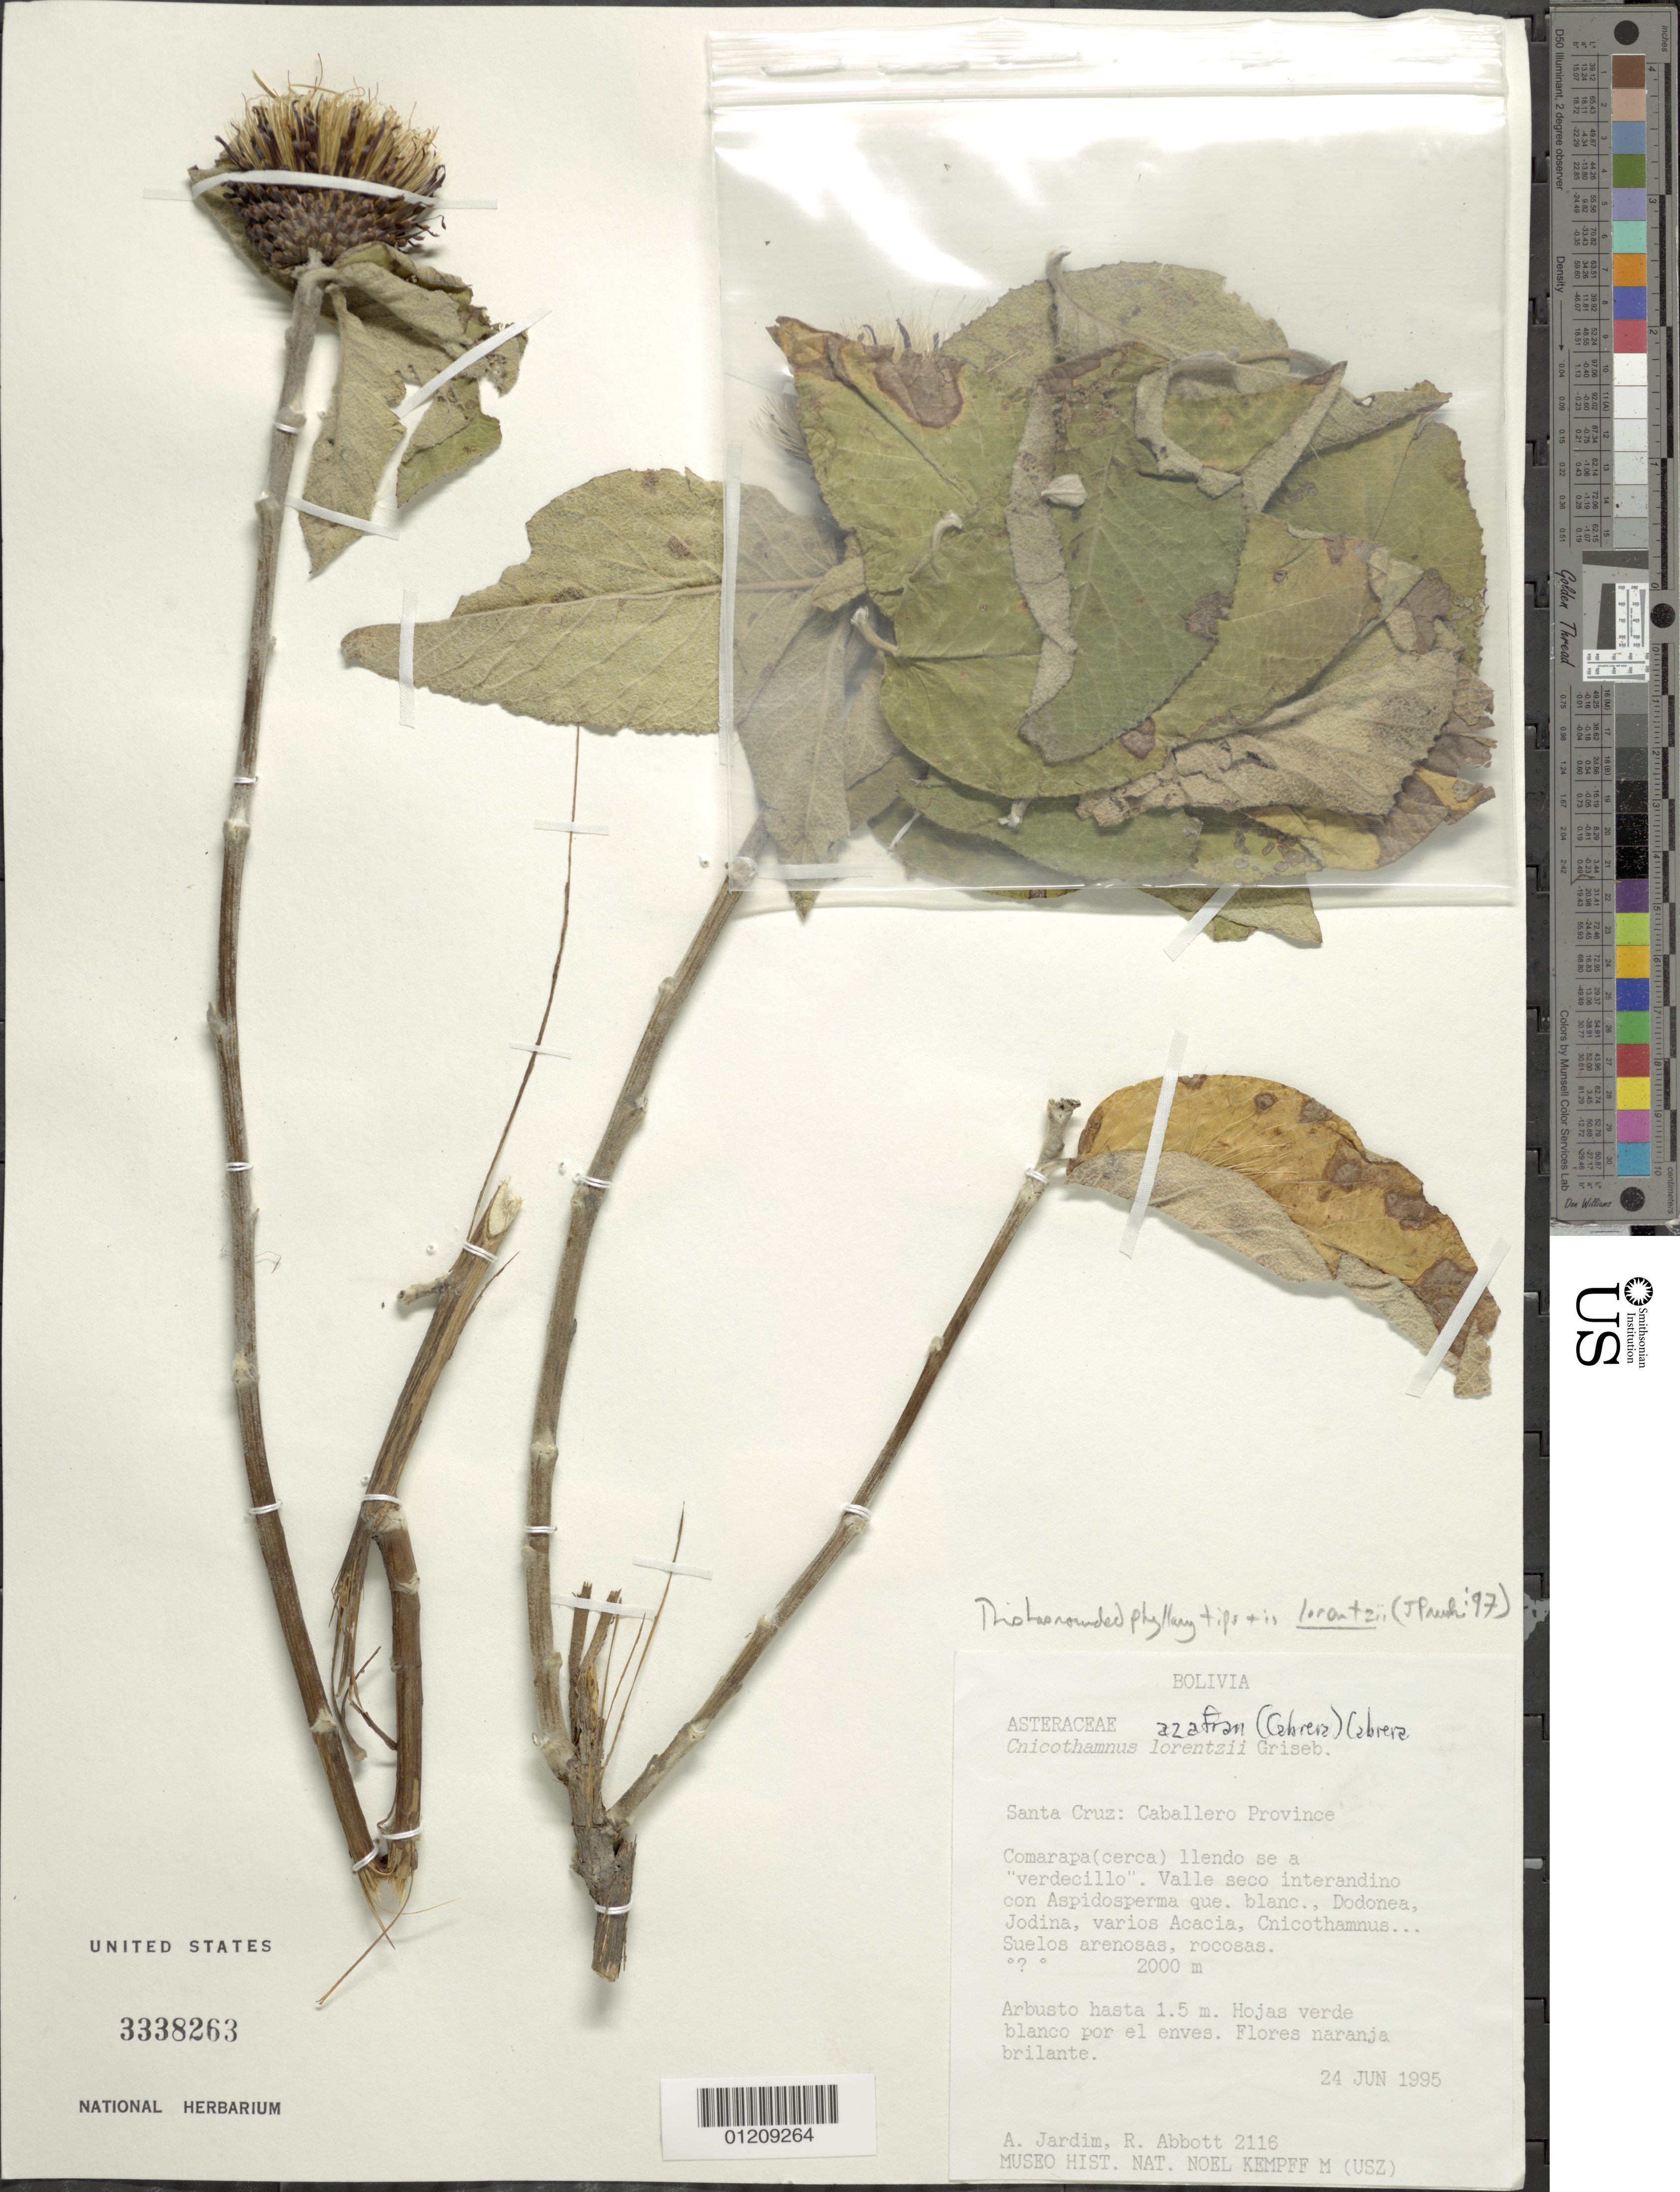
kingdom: Plantae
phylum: Tracheophyta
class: Magnoliopsida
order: Asterales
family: Asteraceae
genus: Cnicothamnus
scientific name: Cnicothamnus lorentzii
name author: Griseb.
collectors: A. Jardim & J. R. Abbott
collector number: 2116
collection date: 1995-06-24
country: Bolivia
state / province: Santa Cruz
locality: Caballero Prov.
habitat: Comarapa (cerca) llendo se a "verdecillo". Valle seco interandino con Aspidosperma que. Blanc., Dodonea, Jodina, varios Acacia, Cnicothamnus. Suelos arenosas, rocosas.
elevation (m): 2000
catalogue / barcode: US 3338263